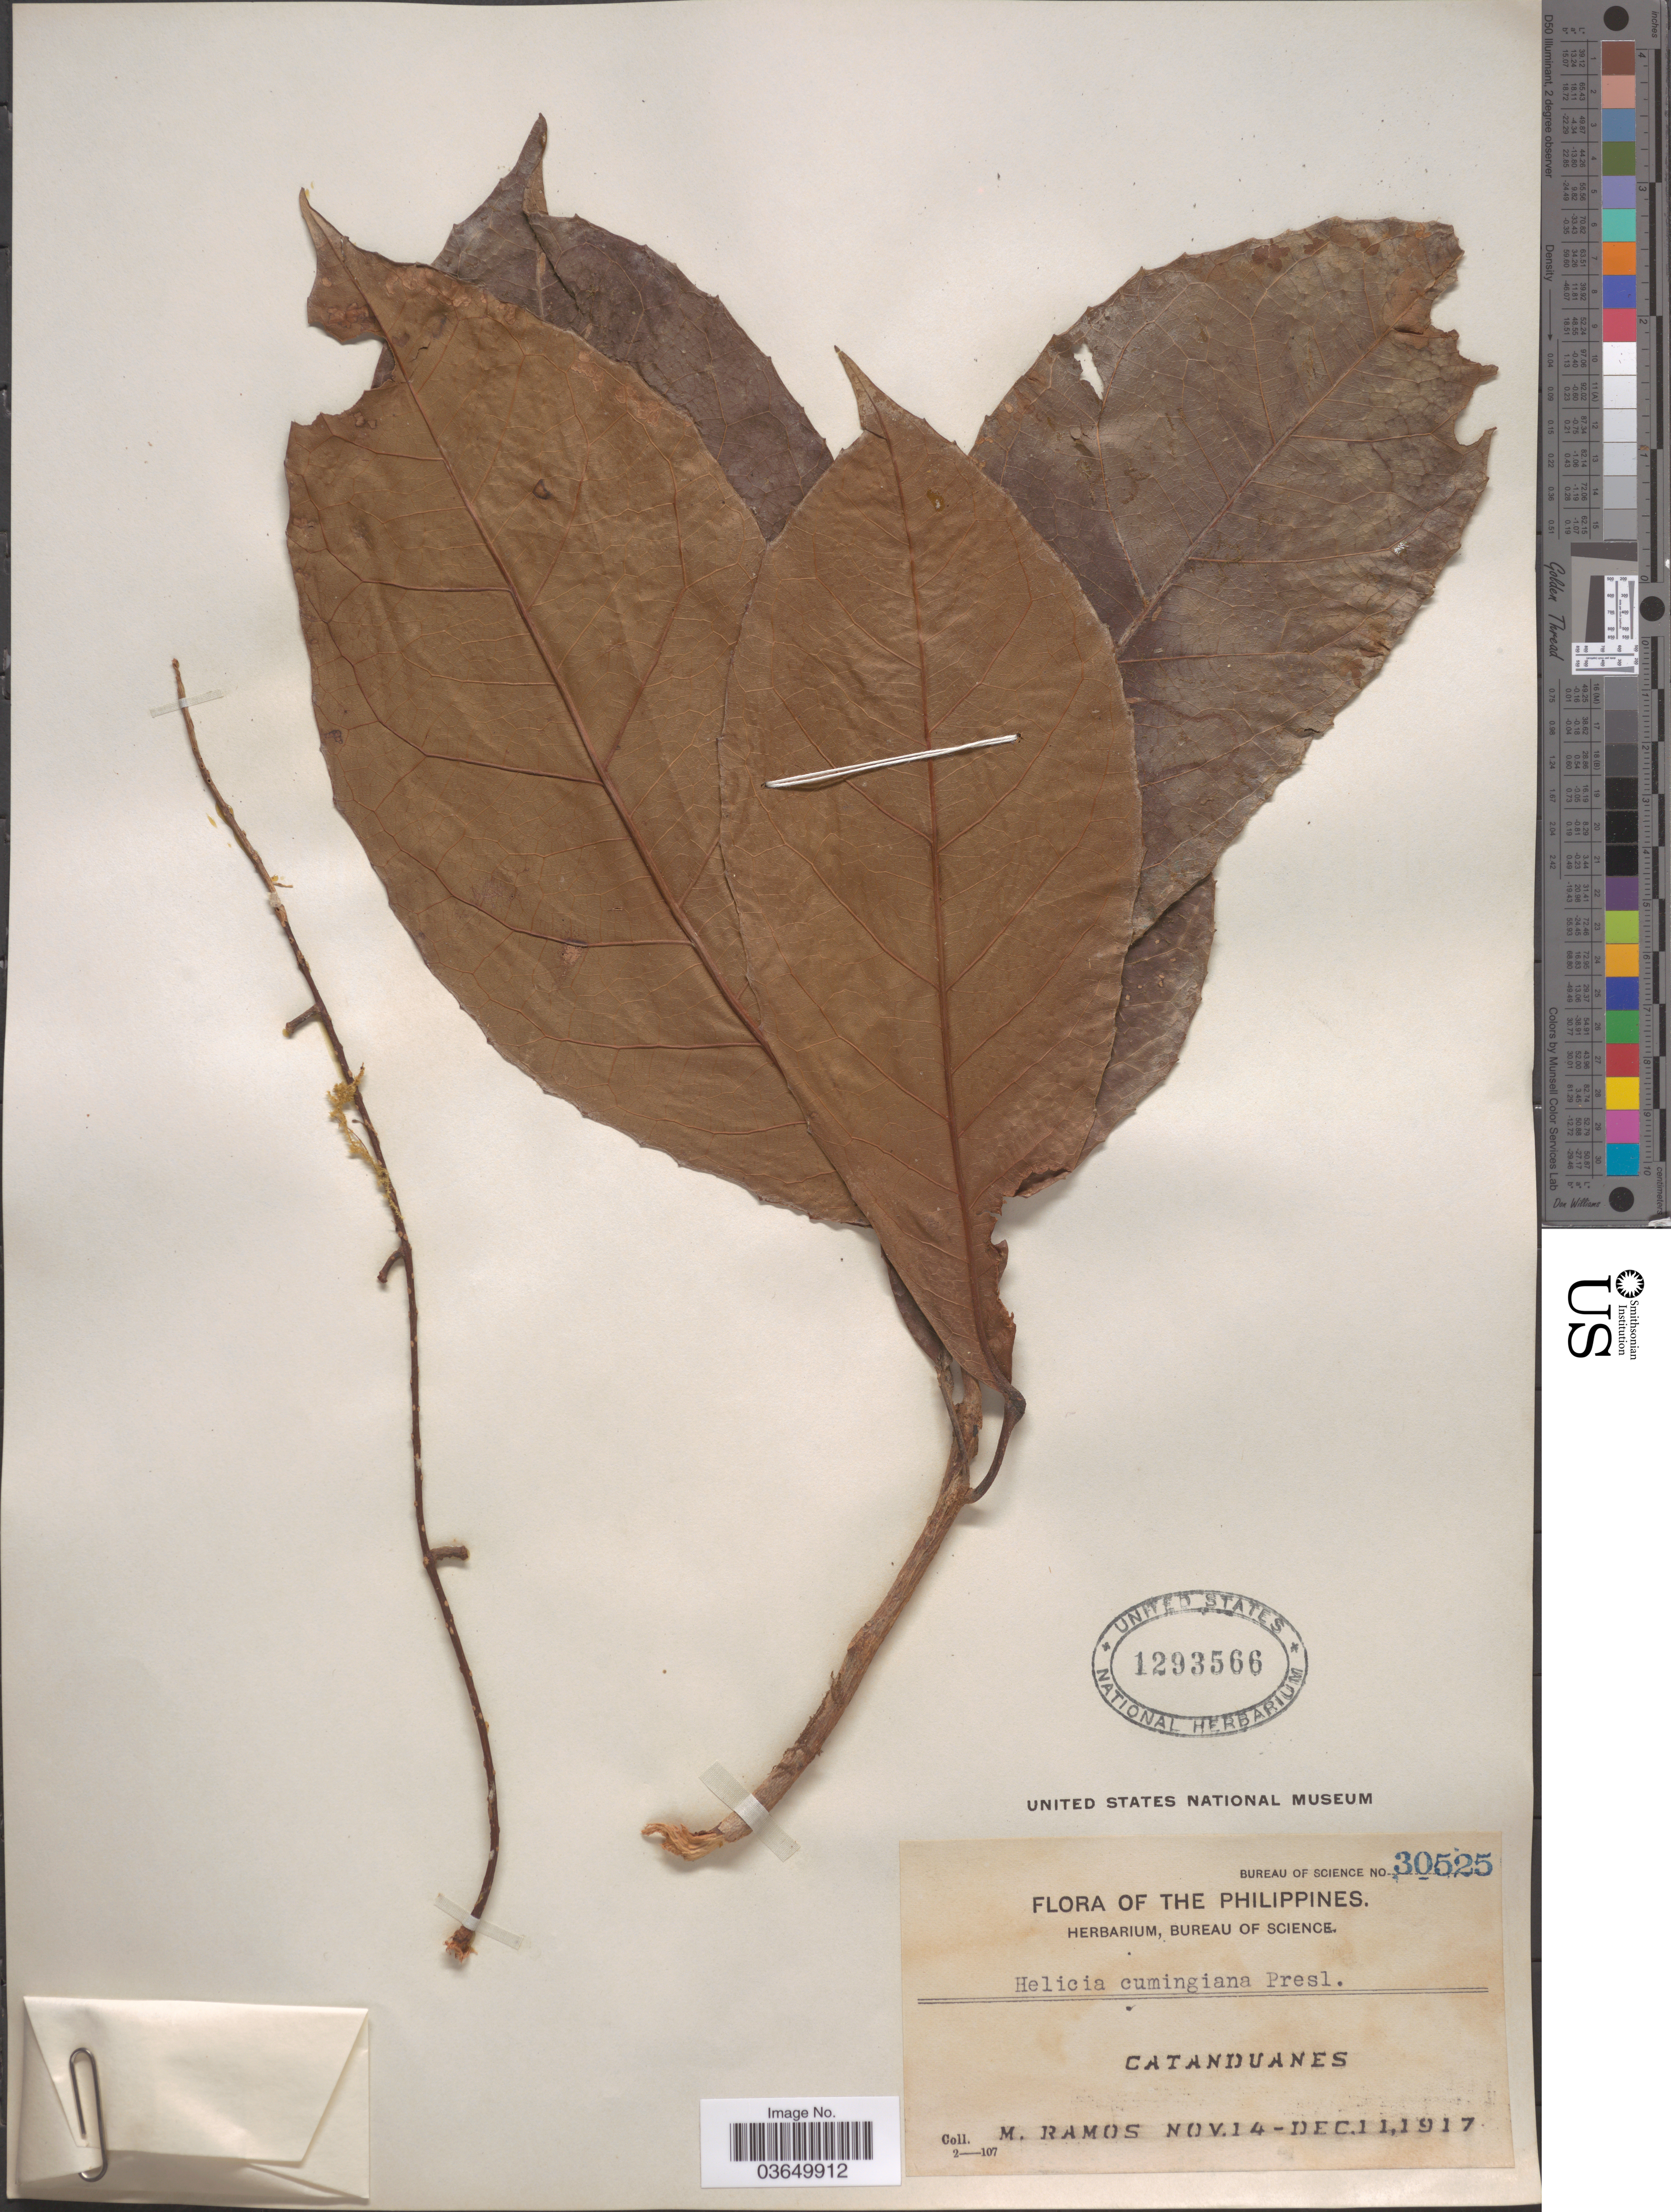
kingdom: Plantae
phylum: Tracheophyta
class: Magnoliopsida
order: Proteales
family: Proteaceae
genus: Helicia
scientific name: Helicia cumingiana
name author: C. Presl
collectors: M. Ramos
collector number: Bureau of Science 30525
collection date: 1917-11-14/1917-12-11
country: Philippines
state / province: Bicol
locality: Catanduanes.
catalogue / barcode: US 1293566